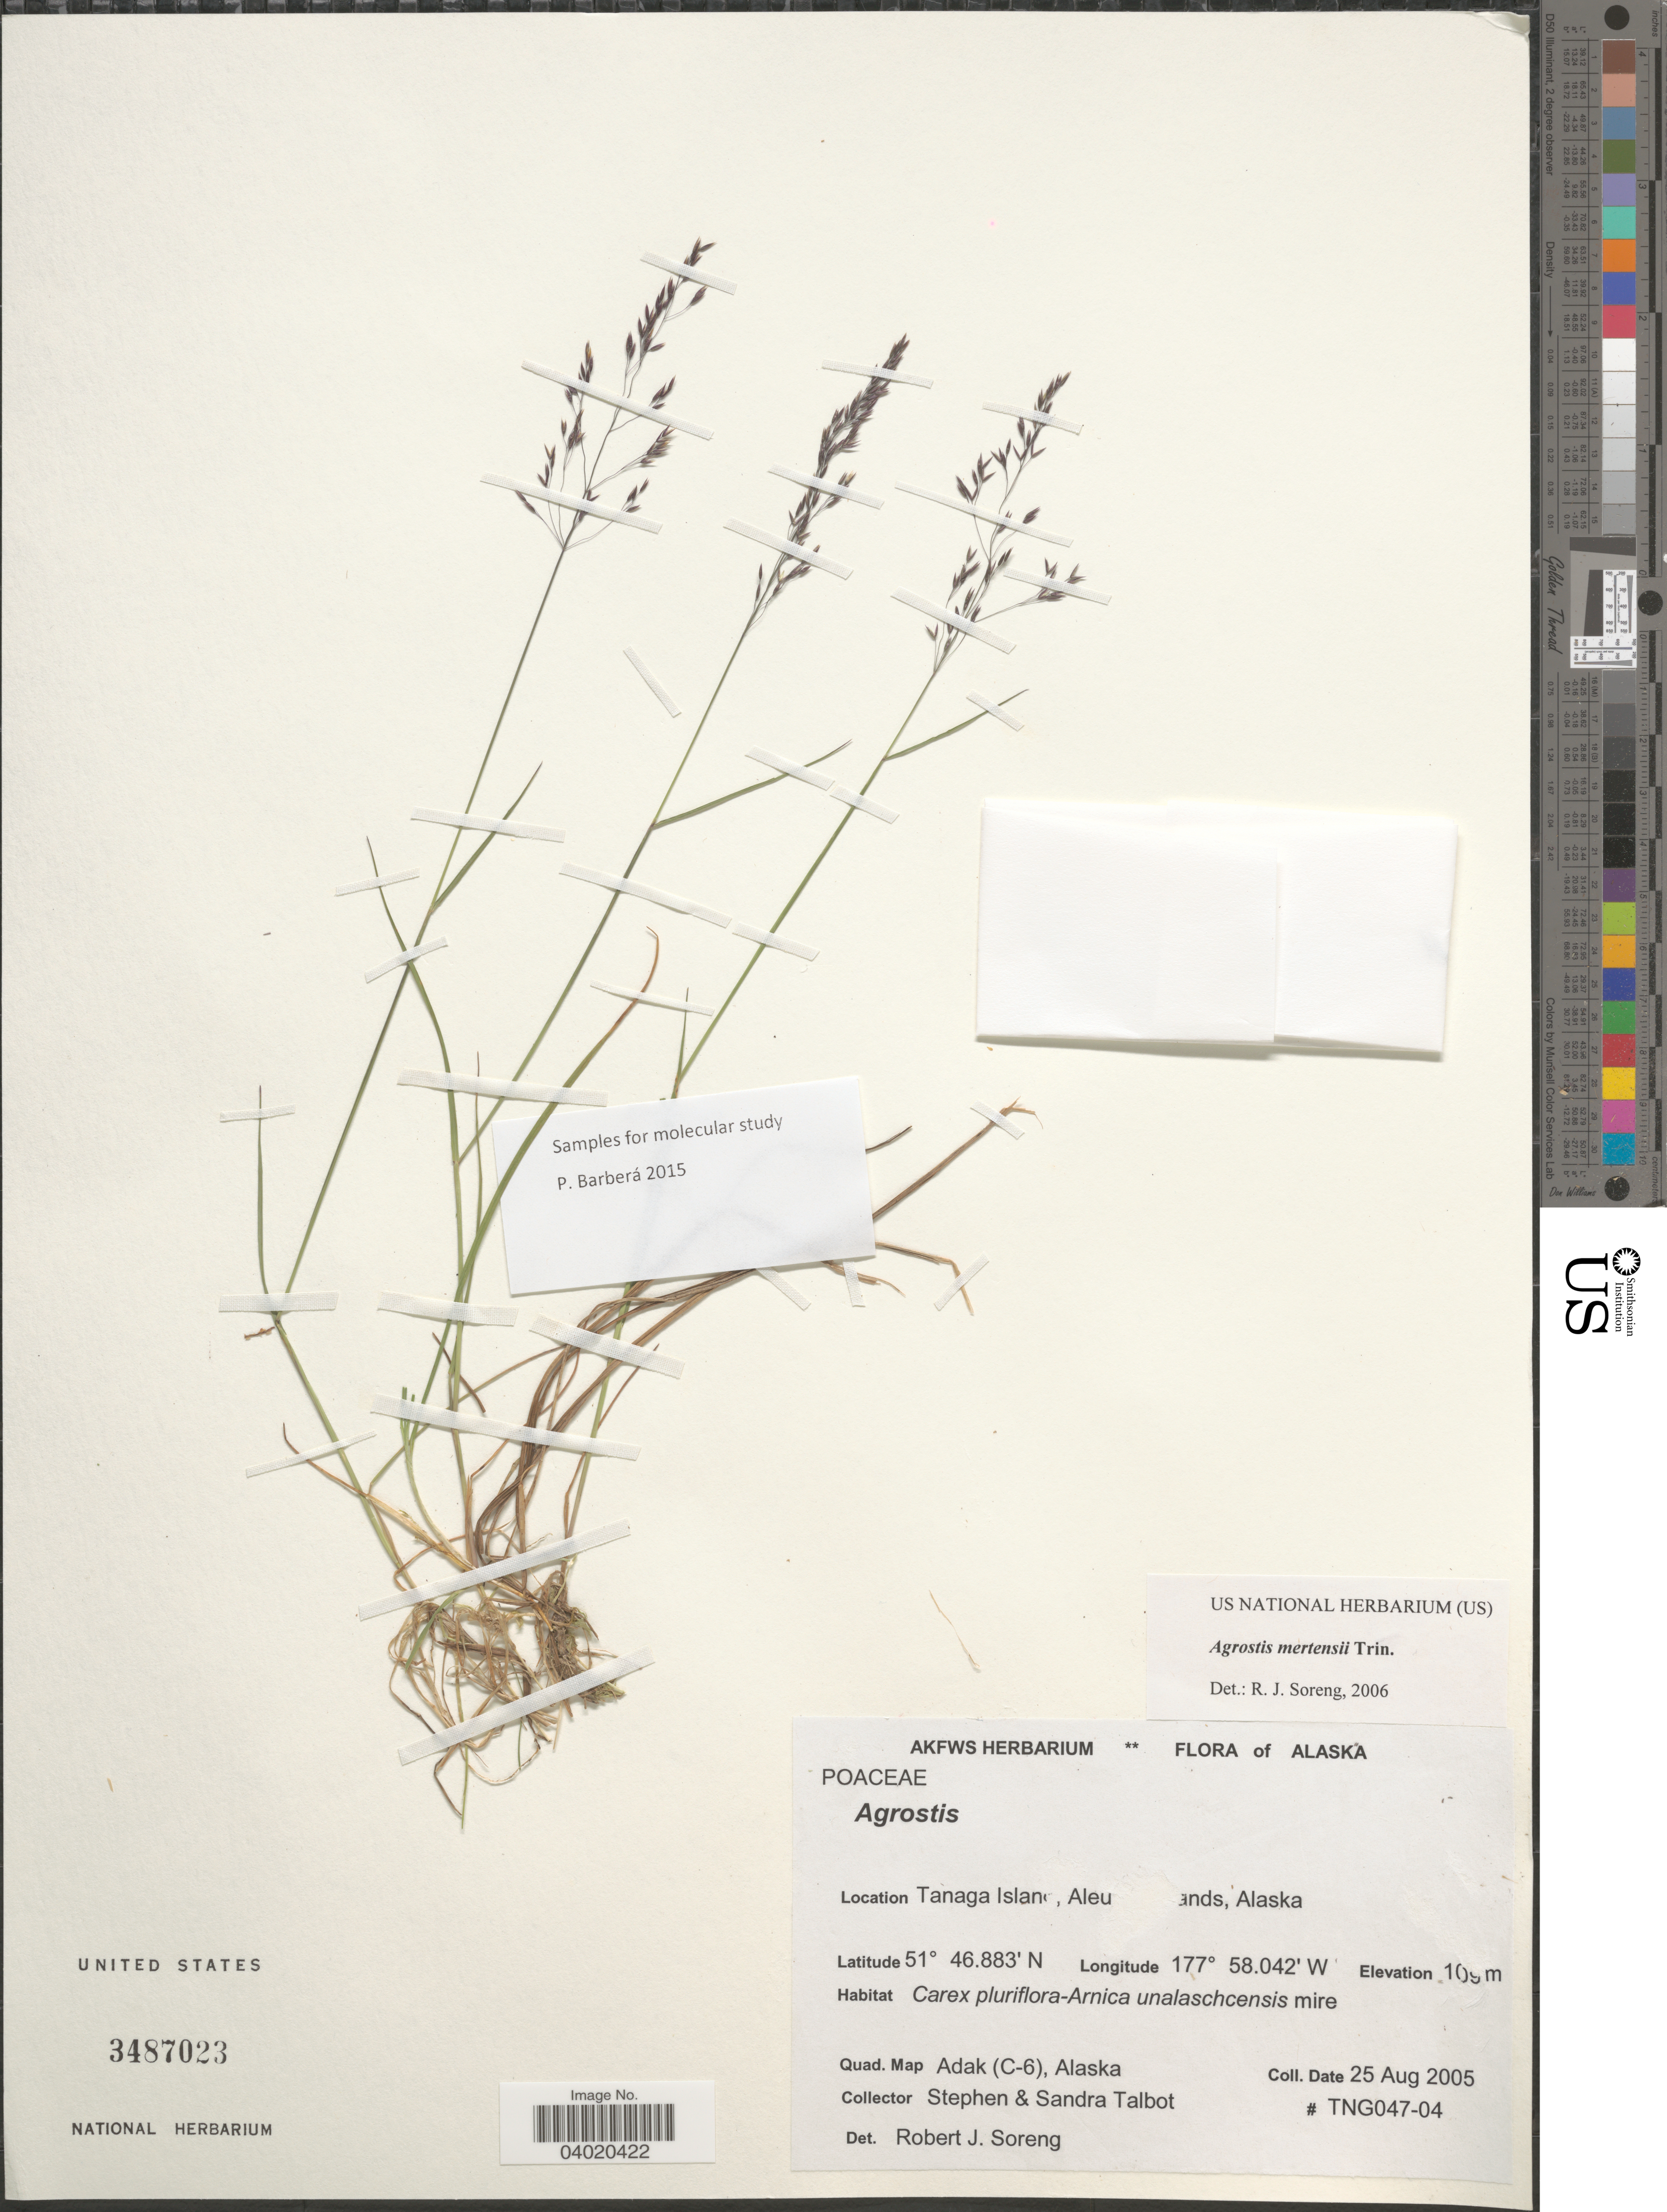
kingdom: Plantae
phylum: Tracheophyta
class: Liliopsida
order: Poales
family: Poaceae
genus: Agrostis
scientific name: Agrostis mertensii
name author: Trin.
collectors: S. S. Talbot & S. Talbot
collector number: TNG047-04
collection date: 2005-08-25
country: United States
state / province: Alaska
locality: Tanaga Island, Aleutian Islands. Quad. Map Adak (C-6).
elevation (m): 109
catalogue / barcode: US 3487023